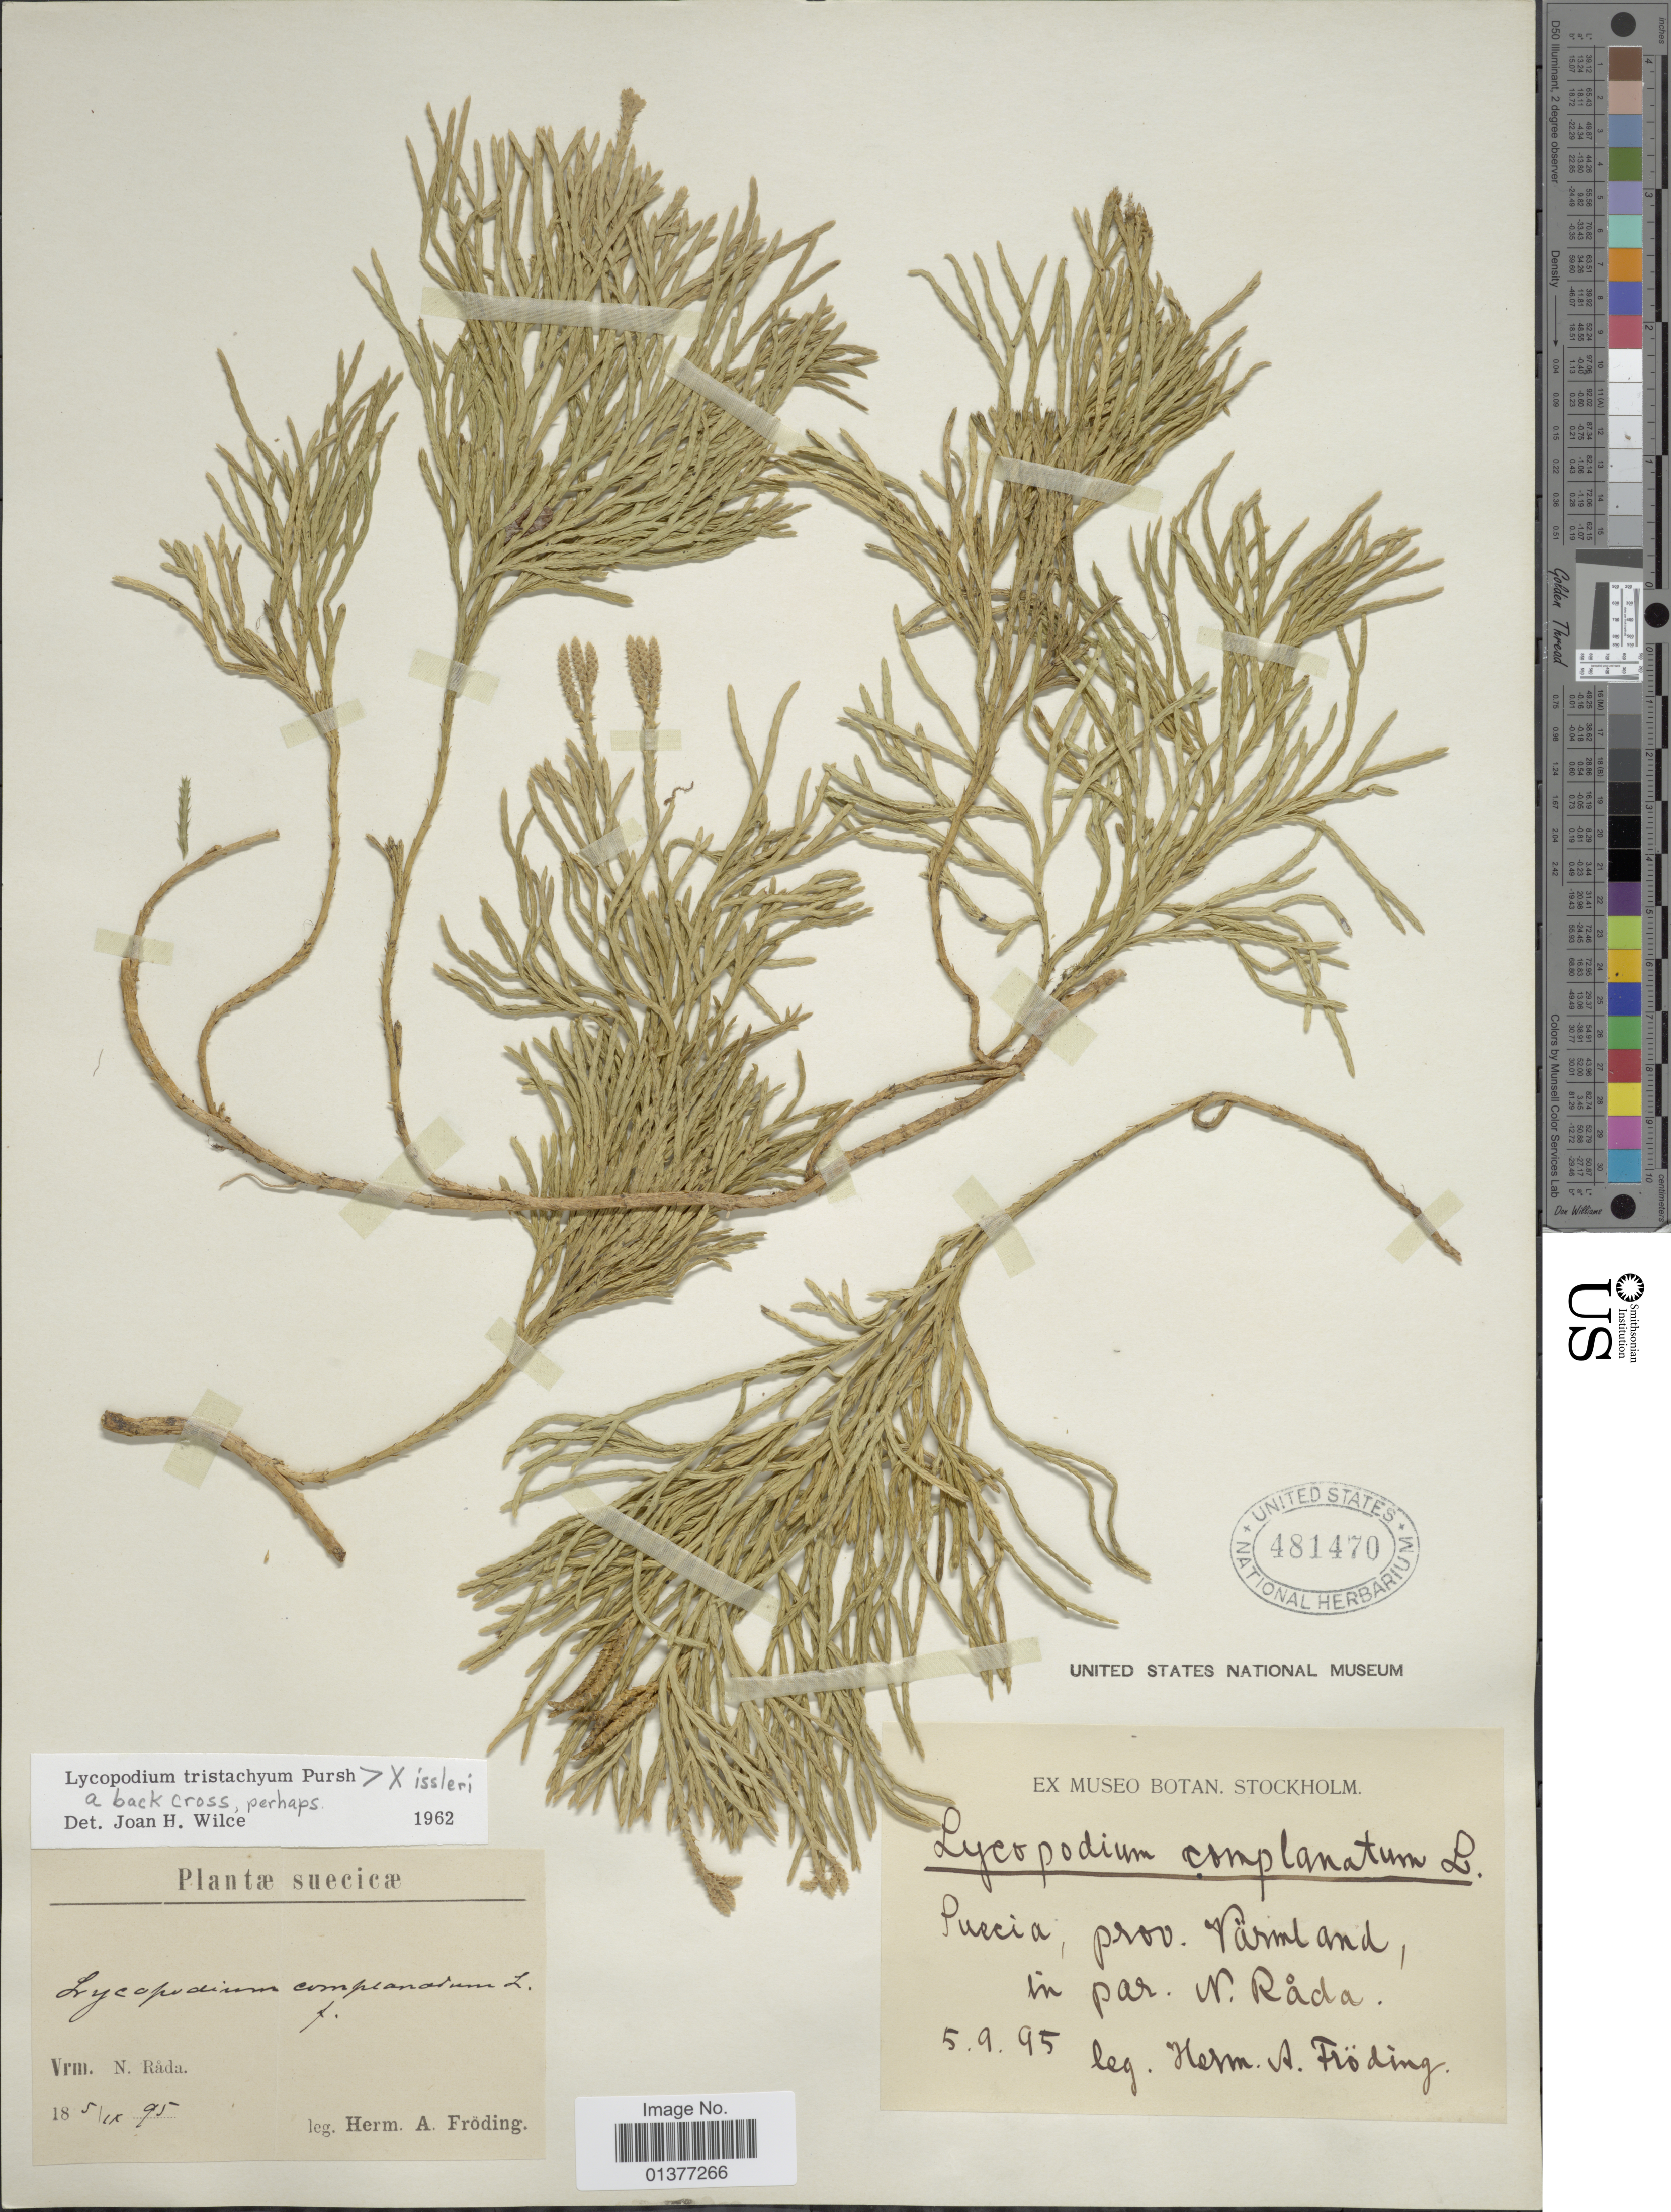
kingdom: Plantae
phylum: Tracheophyta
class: Lycopodiopsida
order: Lycopodiales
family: Lycopodiaceae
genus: Diphasiastrum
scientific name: Diphasiastrum issleri x D. tristachyum (Pursh) Holub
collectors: H. Froding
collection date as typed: Transcribed d/m/y: 5/9/95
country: Sweden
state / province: Varmland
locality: In par N. Rada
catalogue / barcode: US 481470